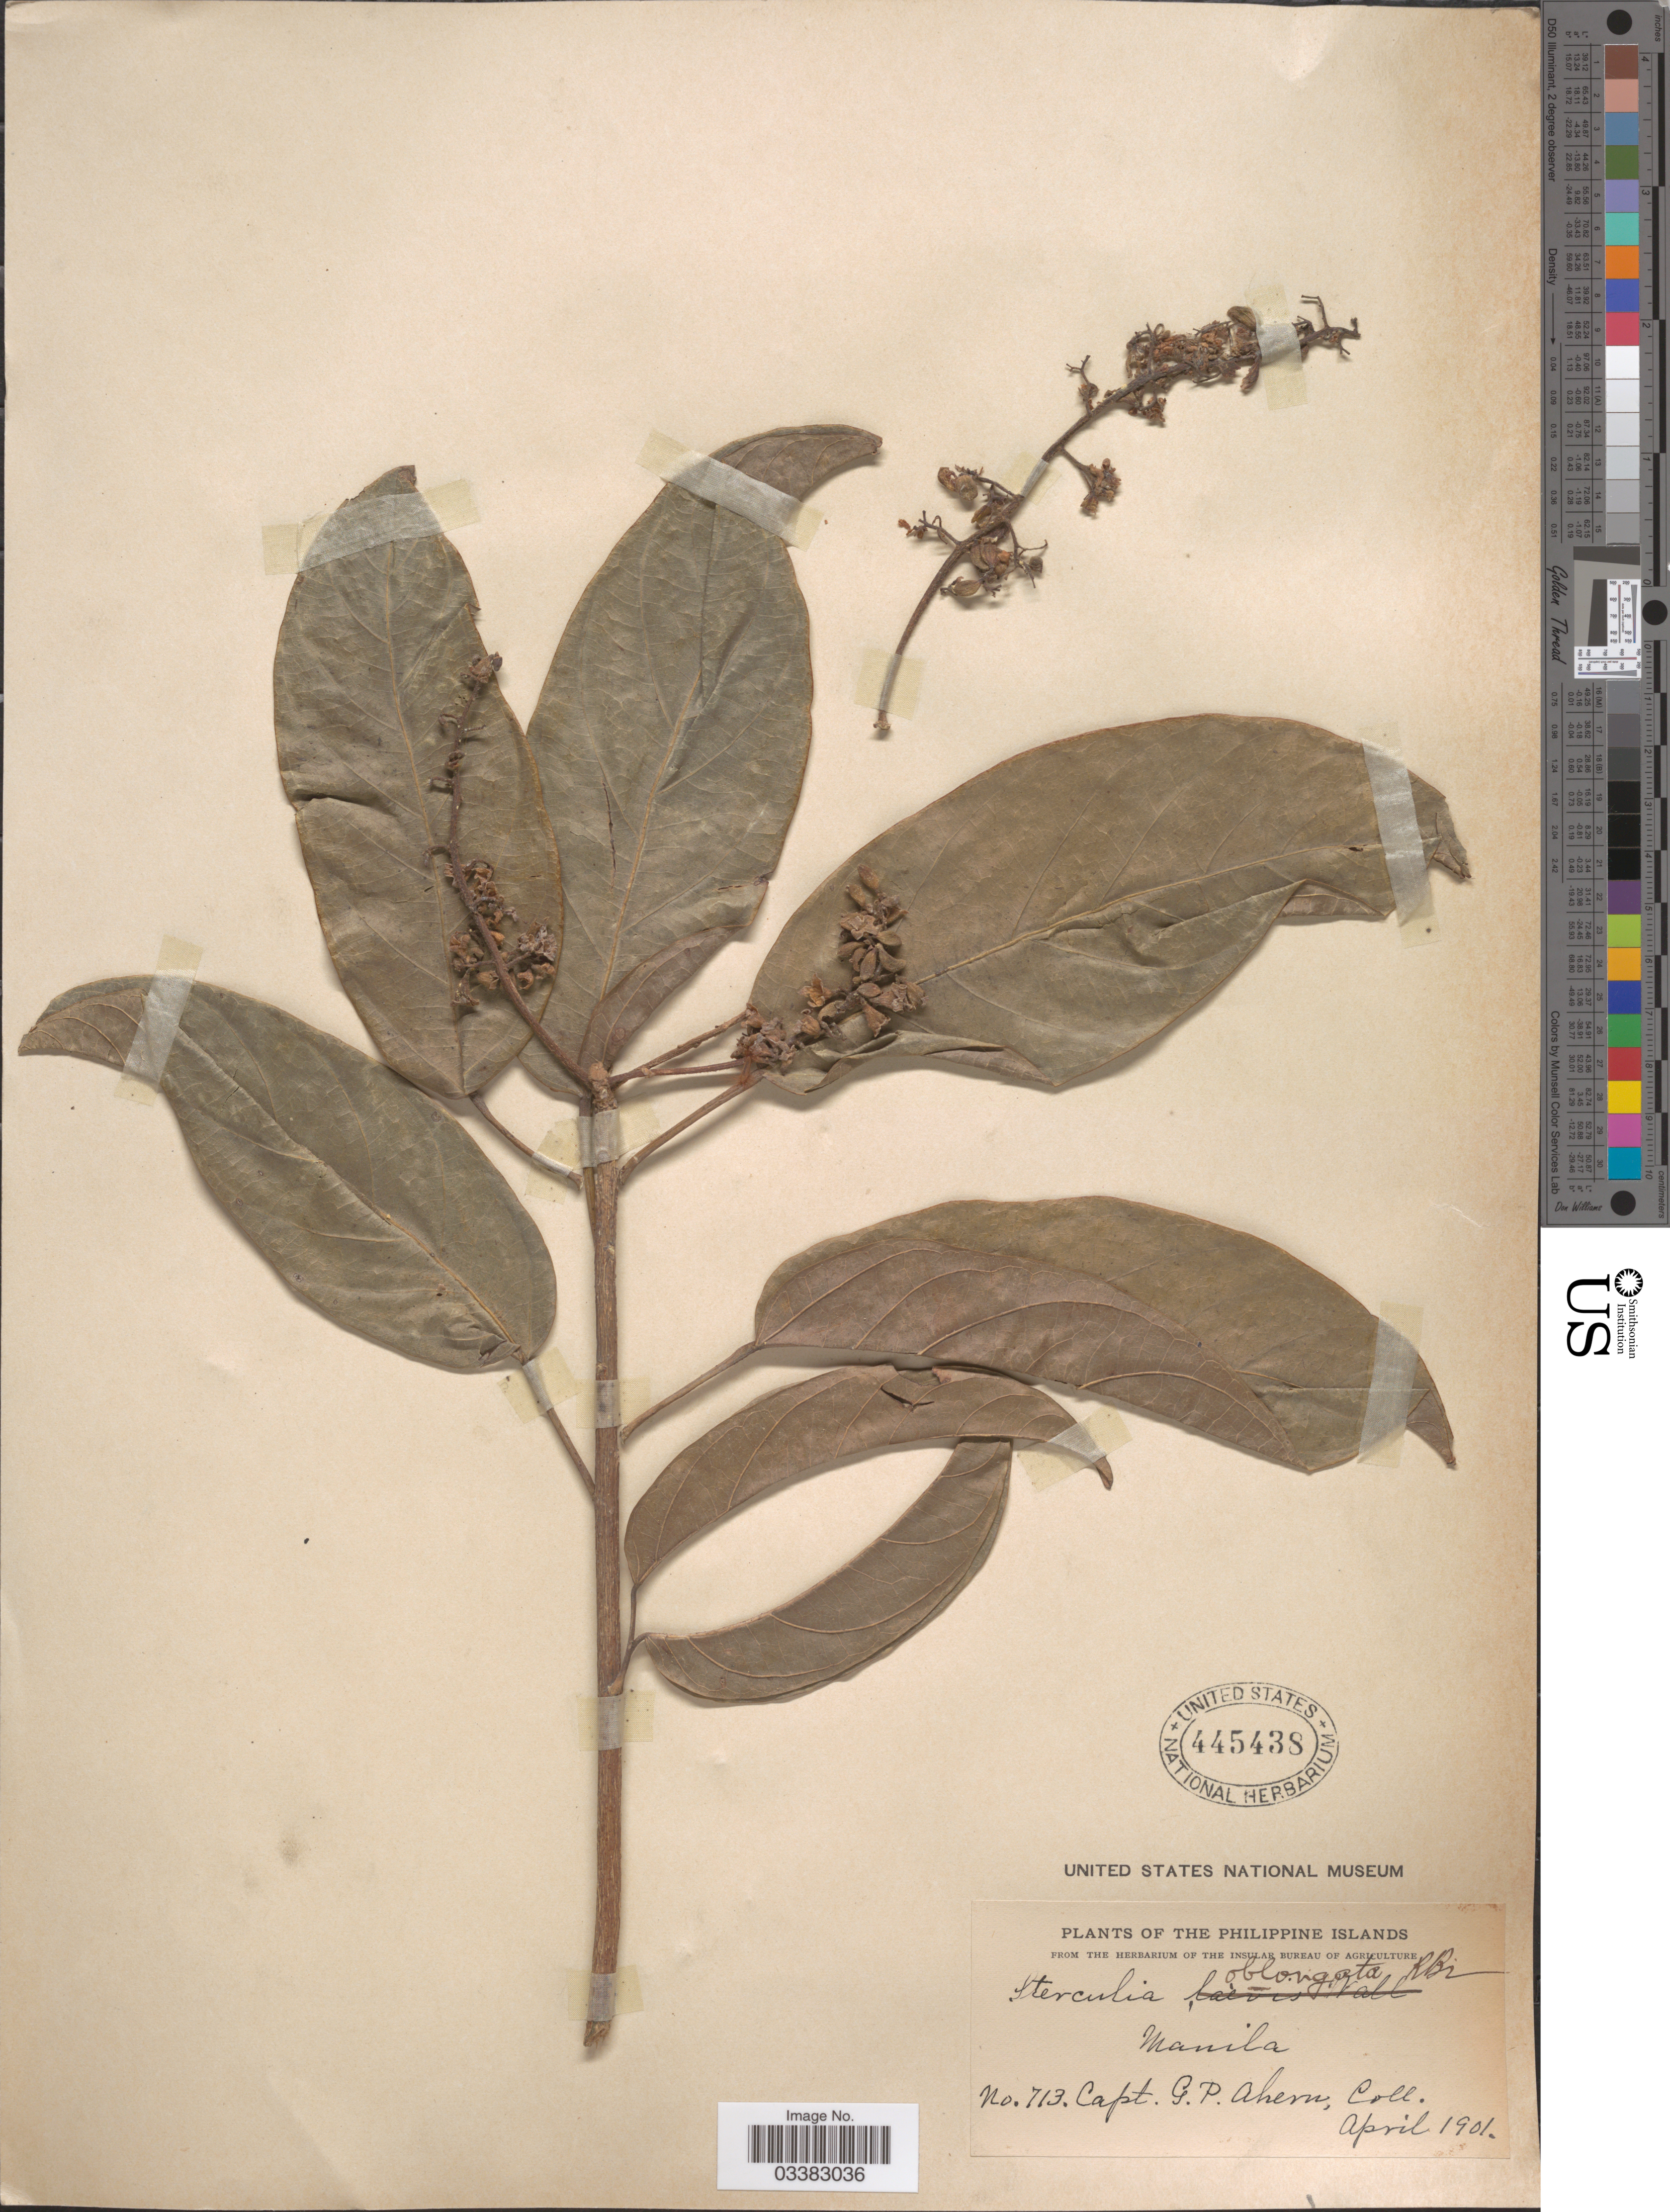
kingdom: Plantae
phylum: Tracheophyta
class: Magnoliopsida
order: Malvales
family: Malvaceae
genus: Sterculia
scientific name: Sterculia oblongata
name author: R. Br.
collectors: G. Ahern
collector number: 713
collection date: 1901-04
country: Philippines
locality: The Philippine Islands, Manila.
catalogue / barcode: US 445438